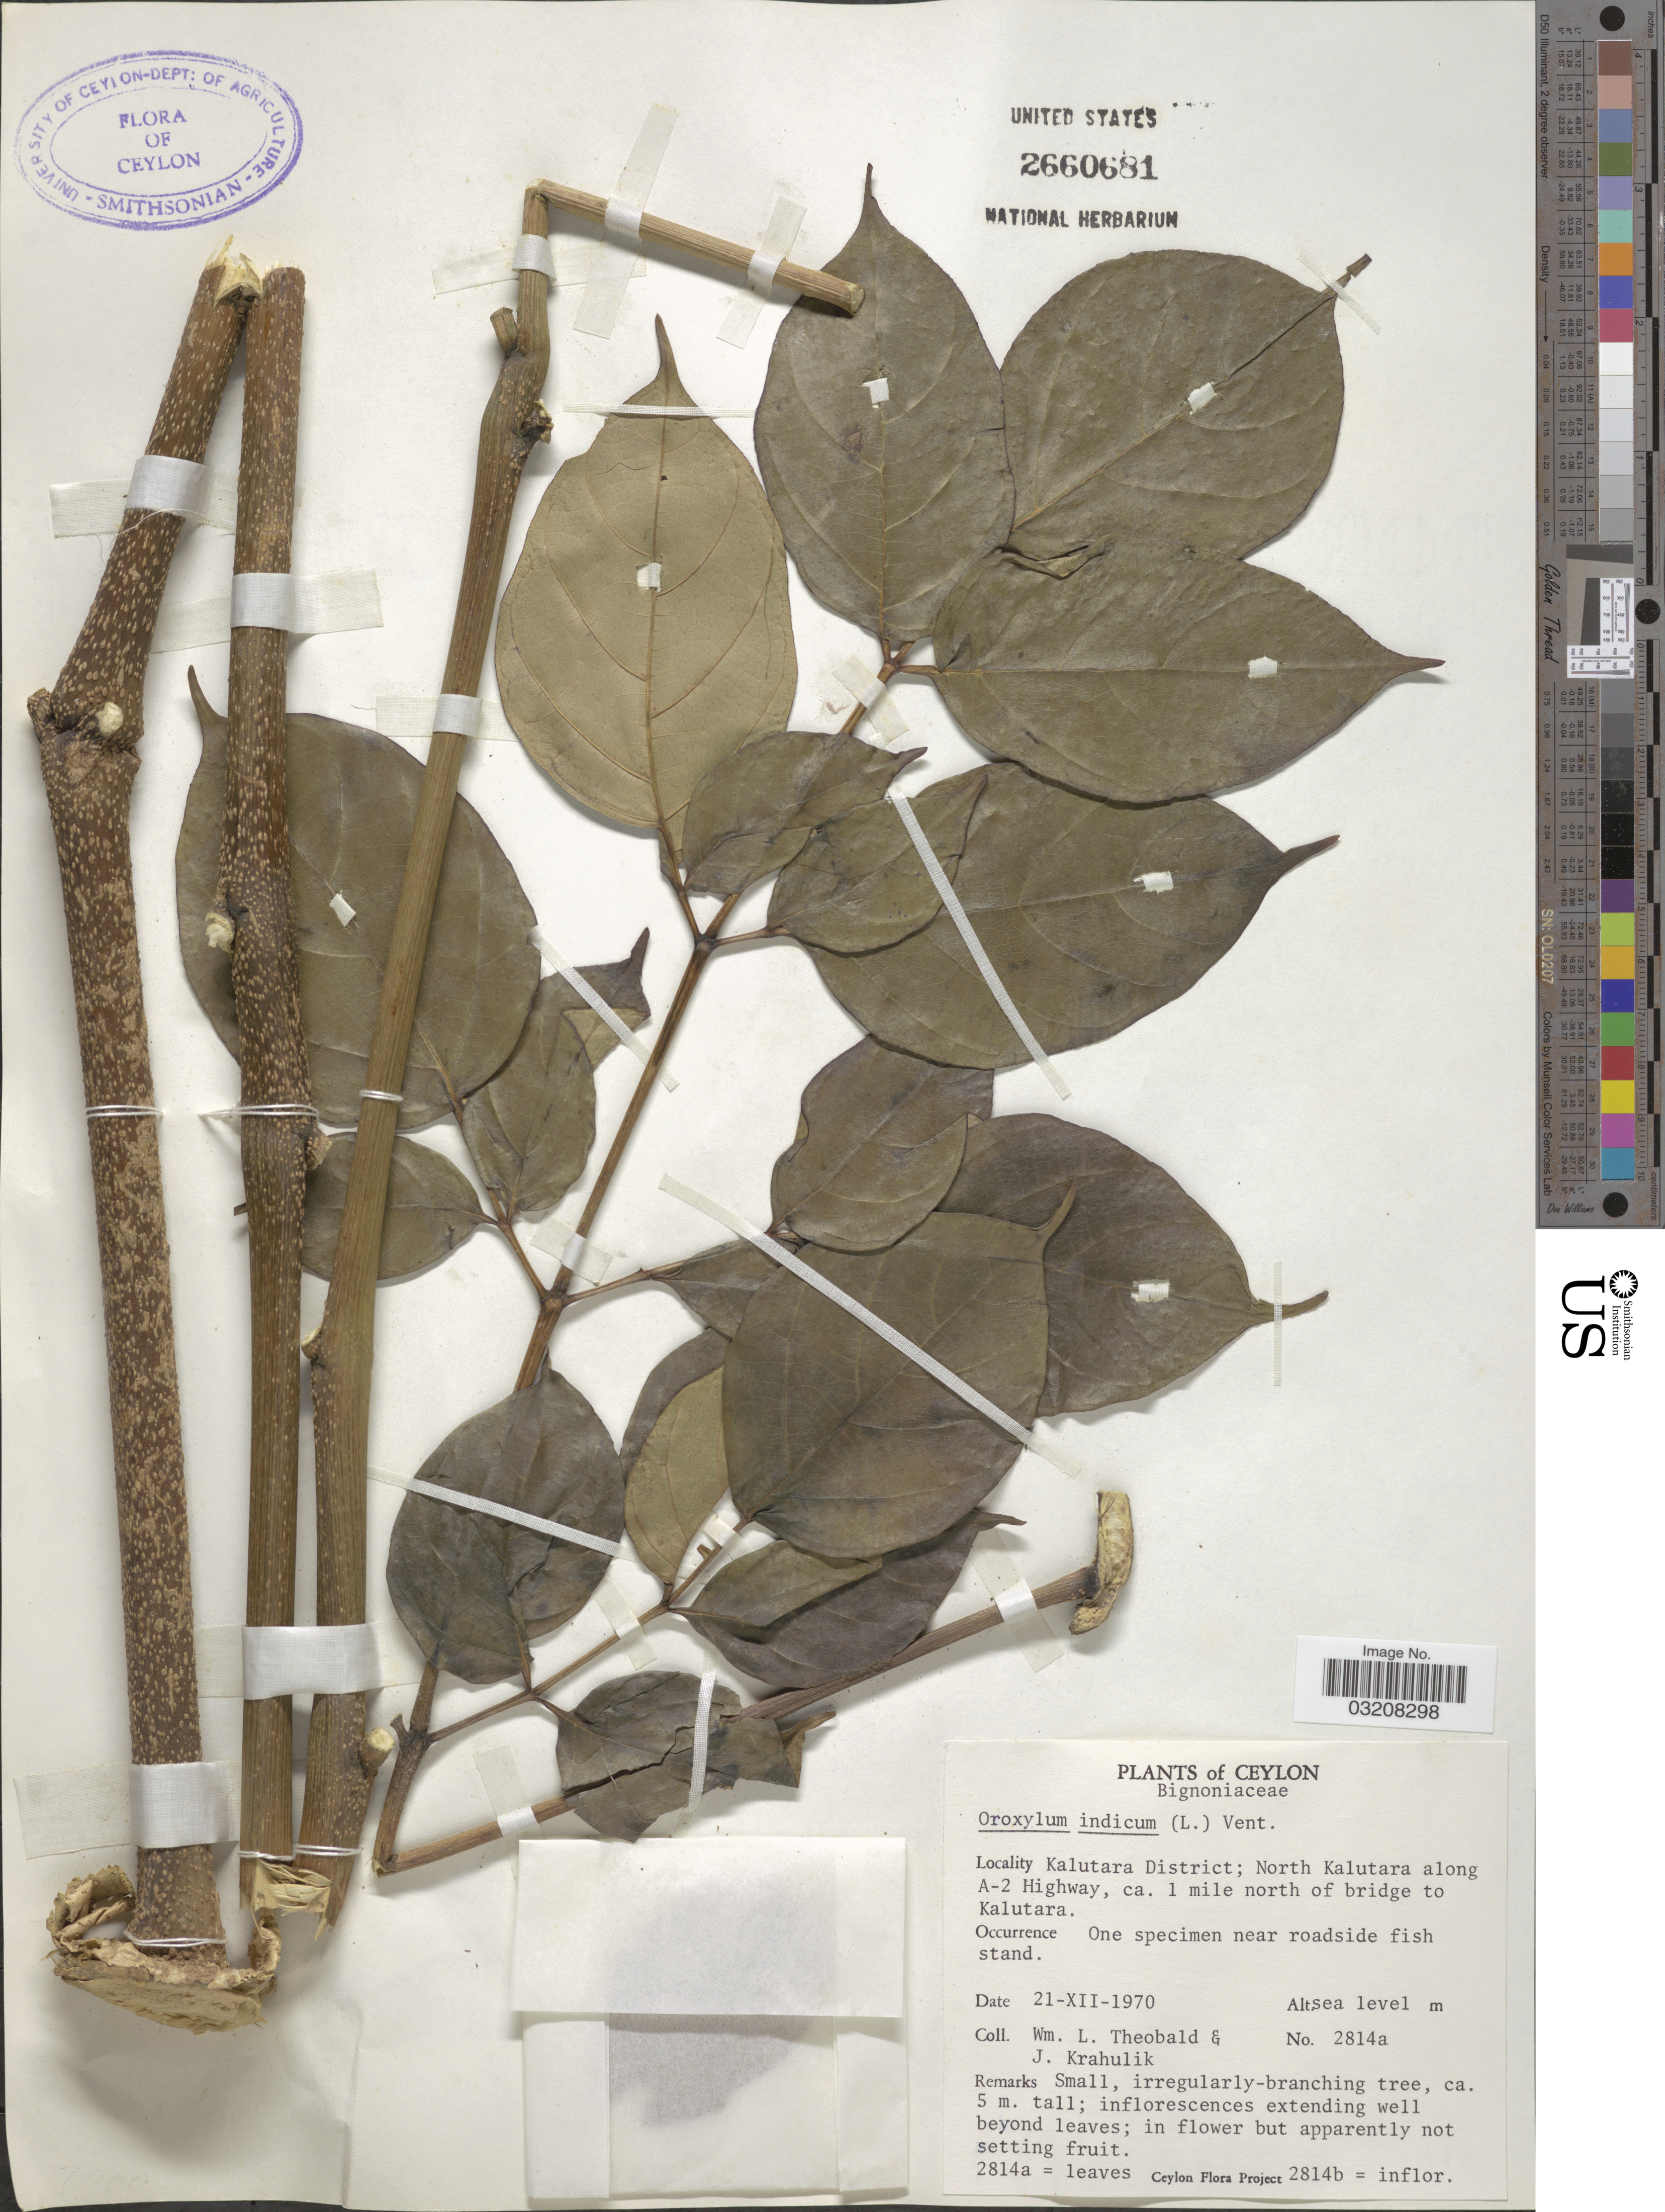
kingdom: Plantae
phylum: Tracheophyta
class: Magnoliopsida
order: Lamiales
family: Bignoniaceae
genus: Oroxylum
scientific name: Oroxylum indicum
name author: (L.) Kurz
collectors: W. L. Theobald & J. Krahulik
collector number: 2814a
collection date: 1970-12-21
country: Sri Lanka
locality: Ceylon. Kalutara District: North Kalutara along A-2 Highway, ca. 1 mile north of bridge to Kalutara.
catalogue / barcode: US 2660681